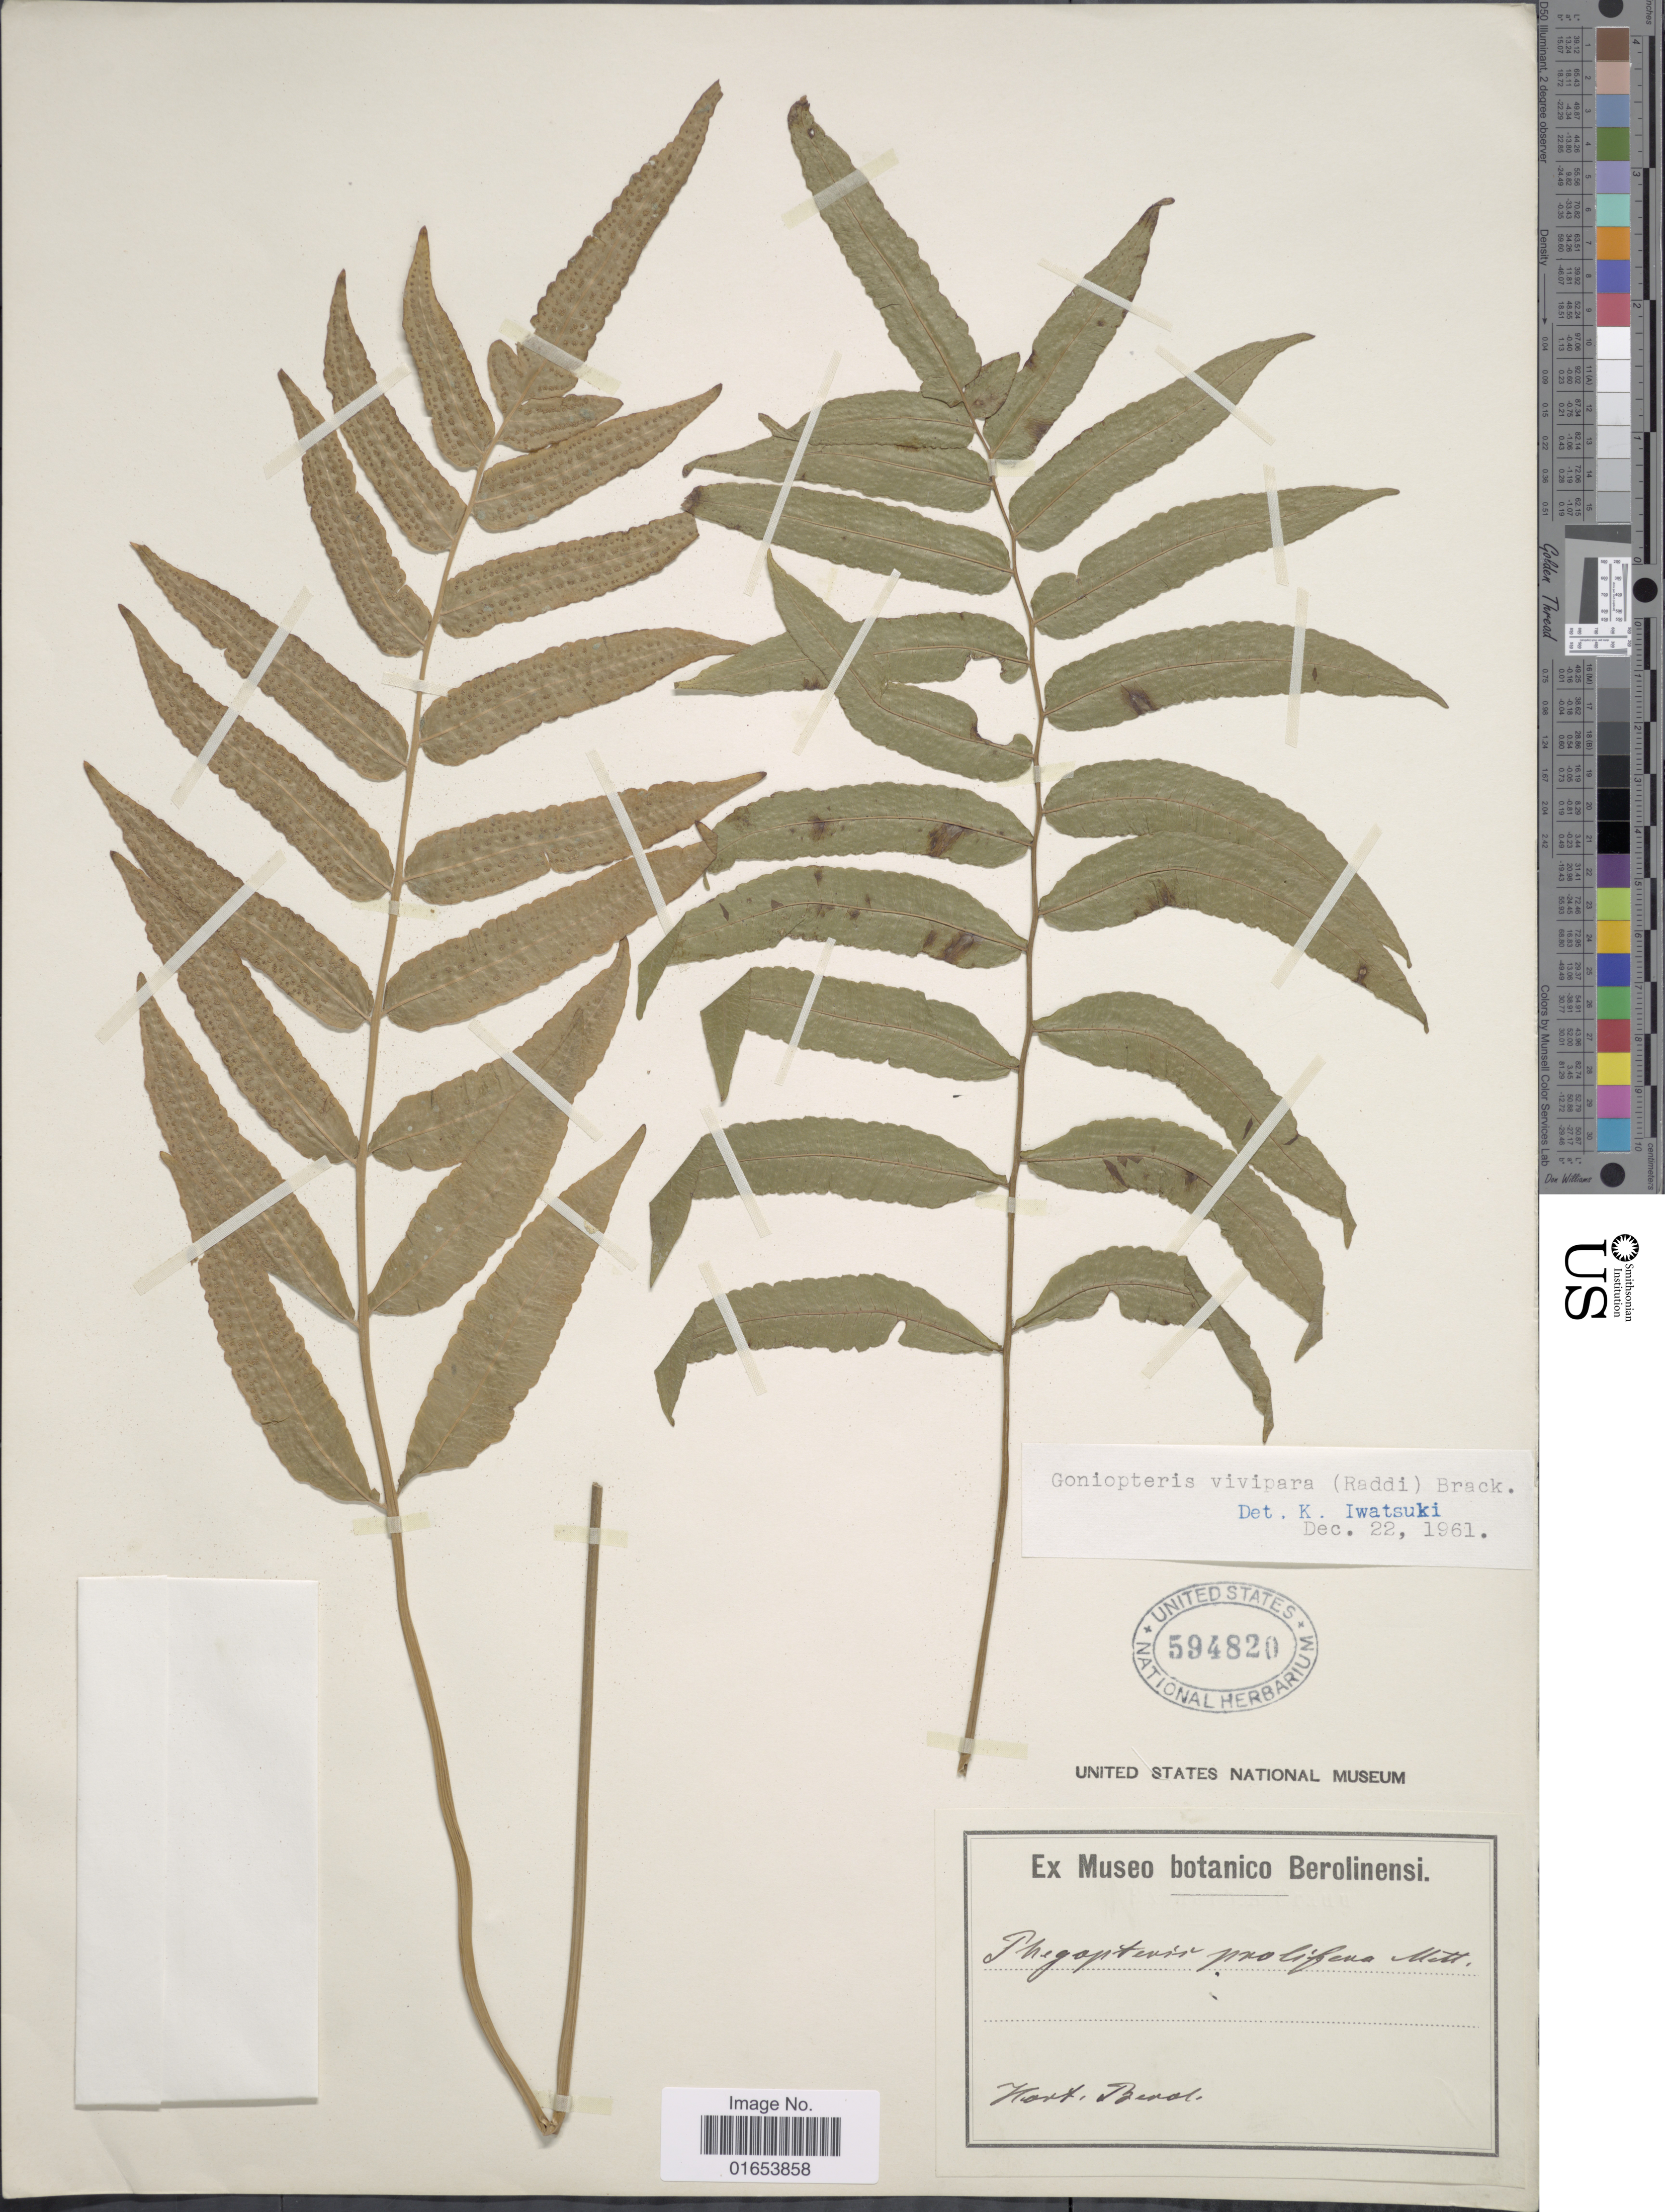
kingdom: Plantae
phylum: Tracheophyta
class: Polypodiopsida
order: Polypodiales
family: Thelypteridaceae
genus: Goniopteris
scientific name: Goniopteris vivipara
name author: (Raddi) C.F. Reed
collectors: Hort. Berol.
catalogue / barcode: US 594820